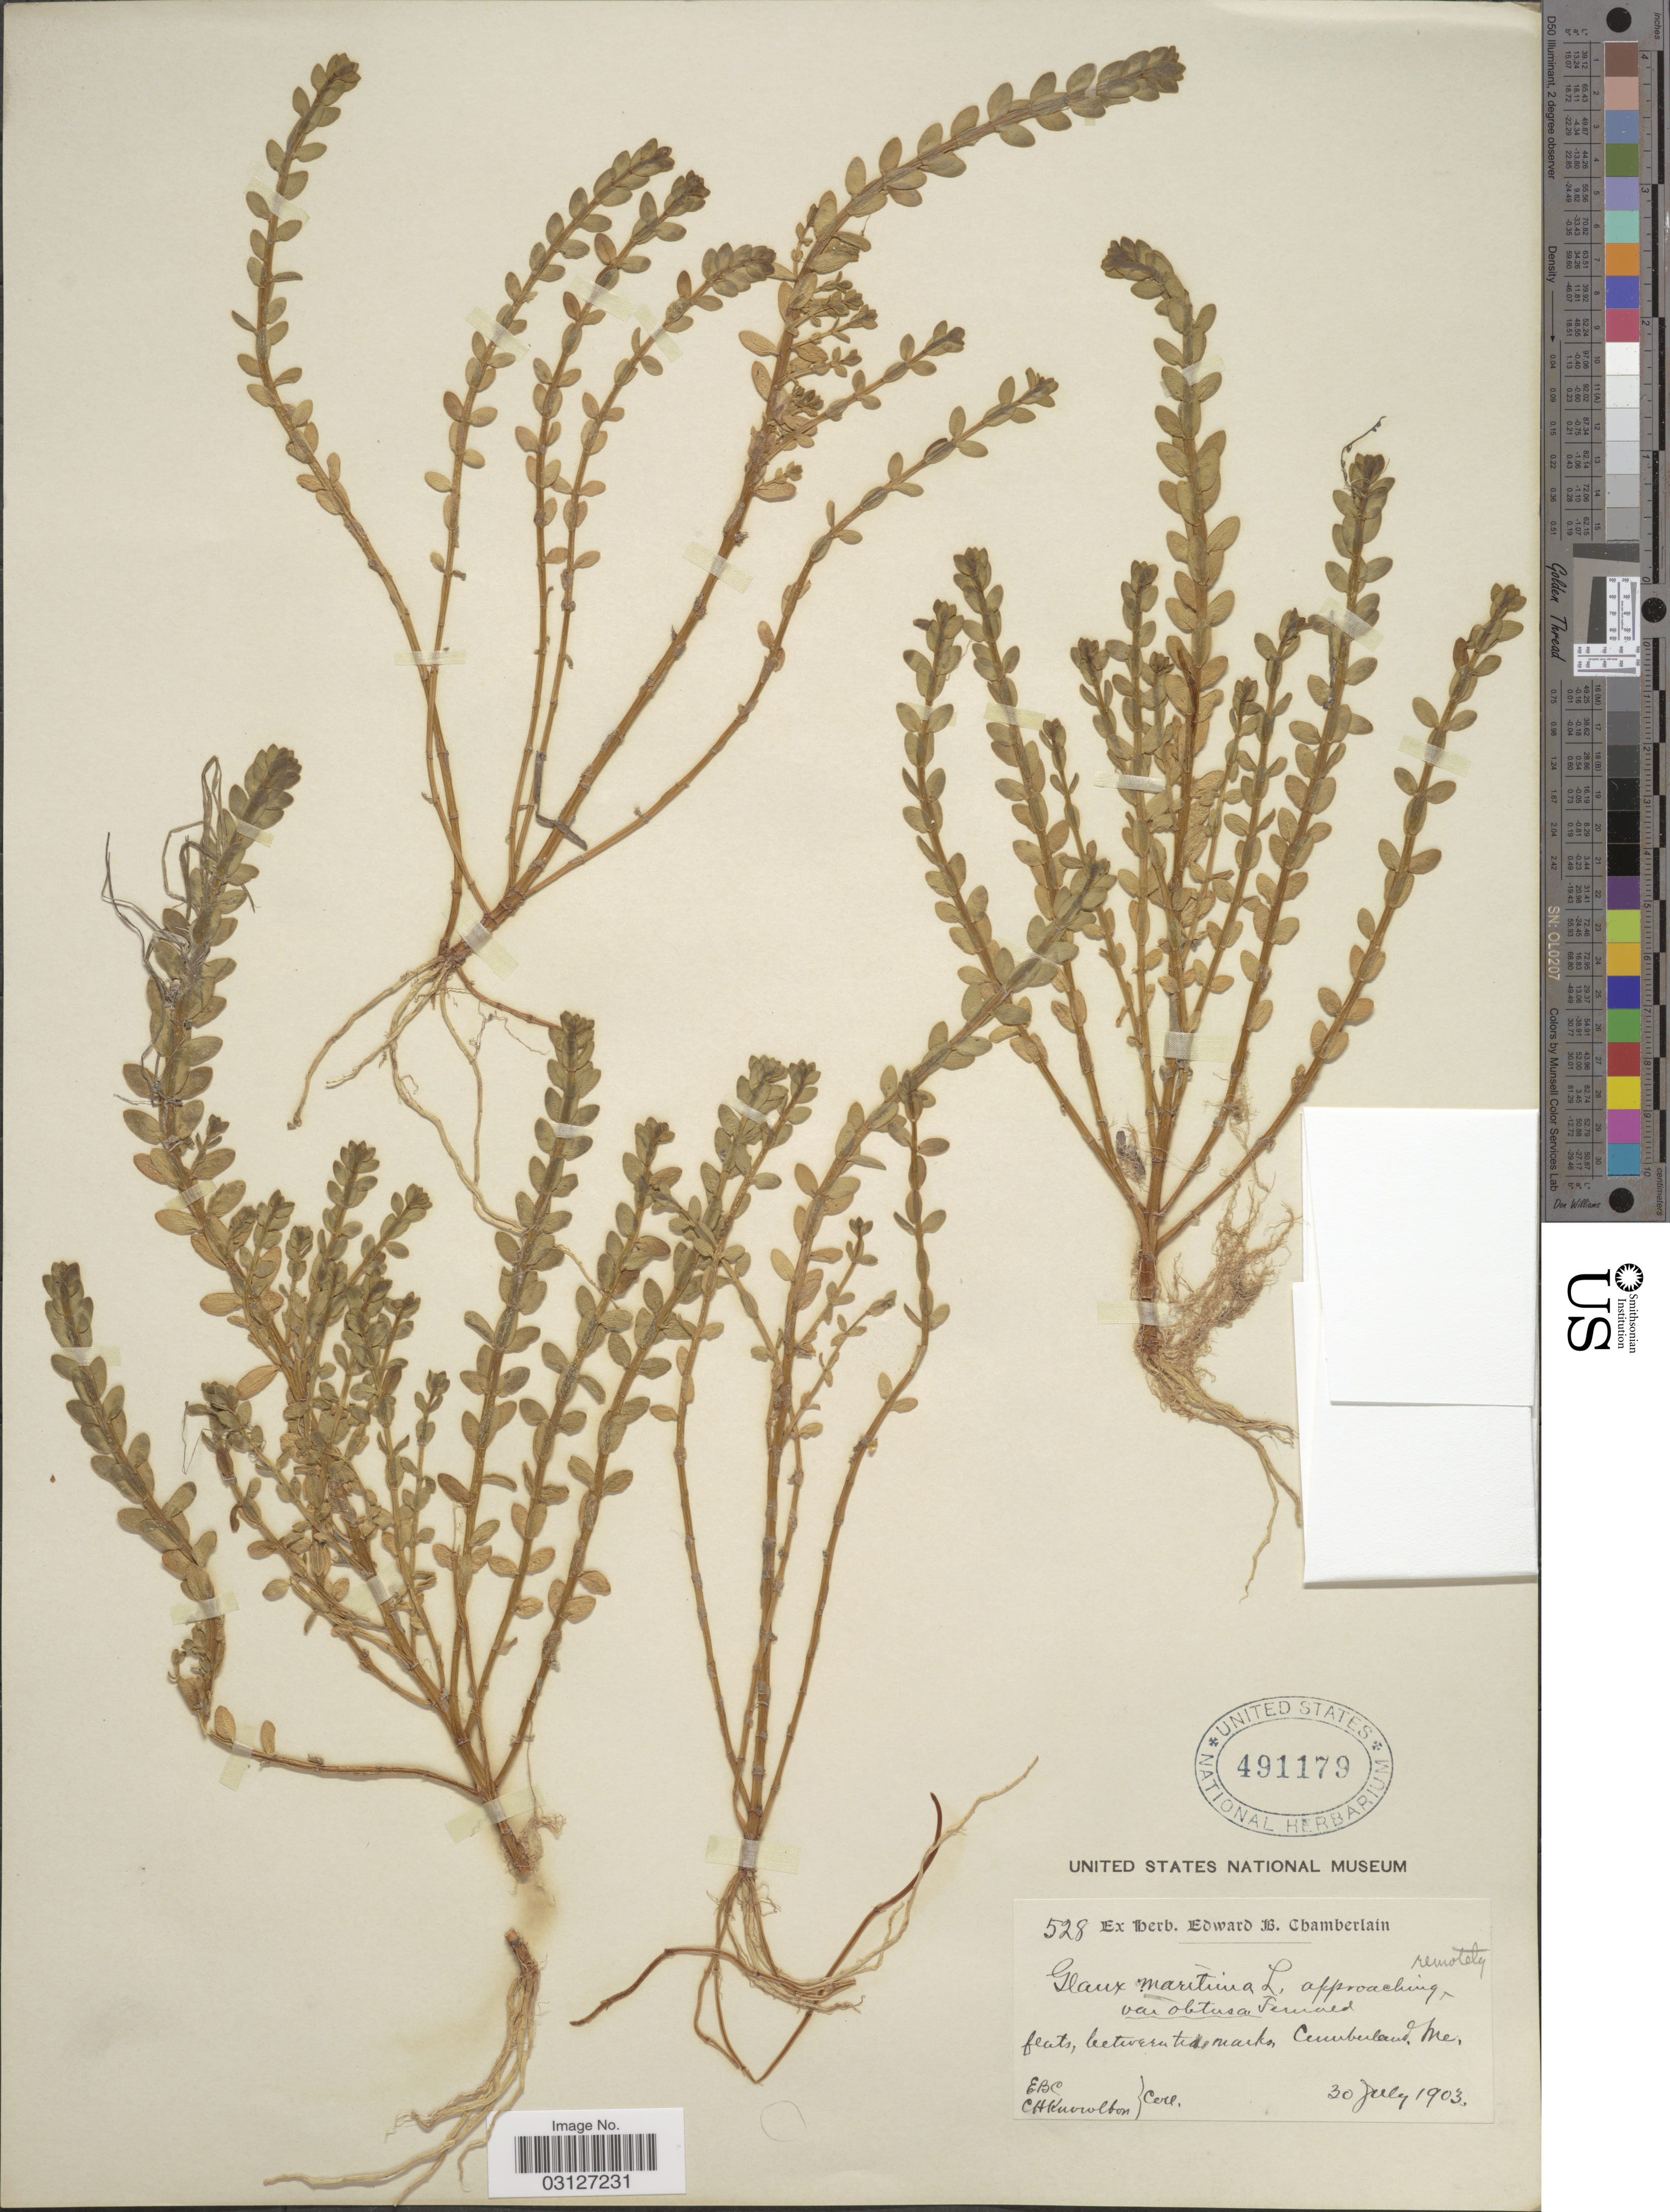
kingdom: Plantae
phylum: Tracheophyta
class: Magnoliopsida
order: Ericales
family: Primulaceae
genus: Glaux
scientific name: Glaux maritima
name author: L.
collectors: E. Chamberlain & C. H. Knowlton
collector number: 528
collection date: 1903-07-30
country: United States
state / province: Maine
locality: Between tide marks, Cumberland.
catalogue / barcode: US 491179